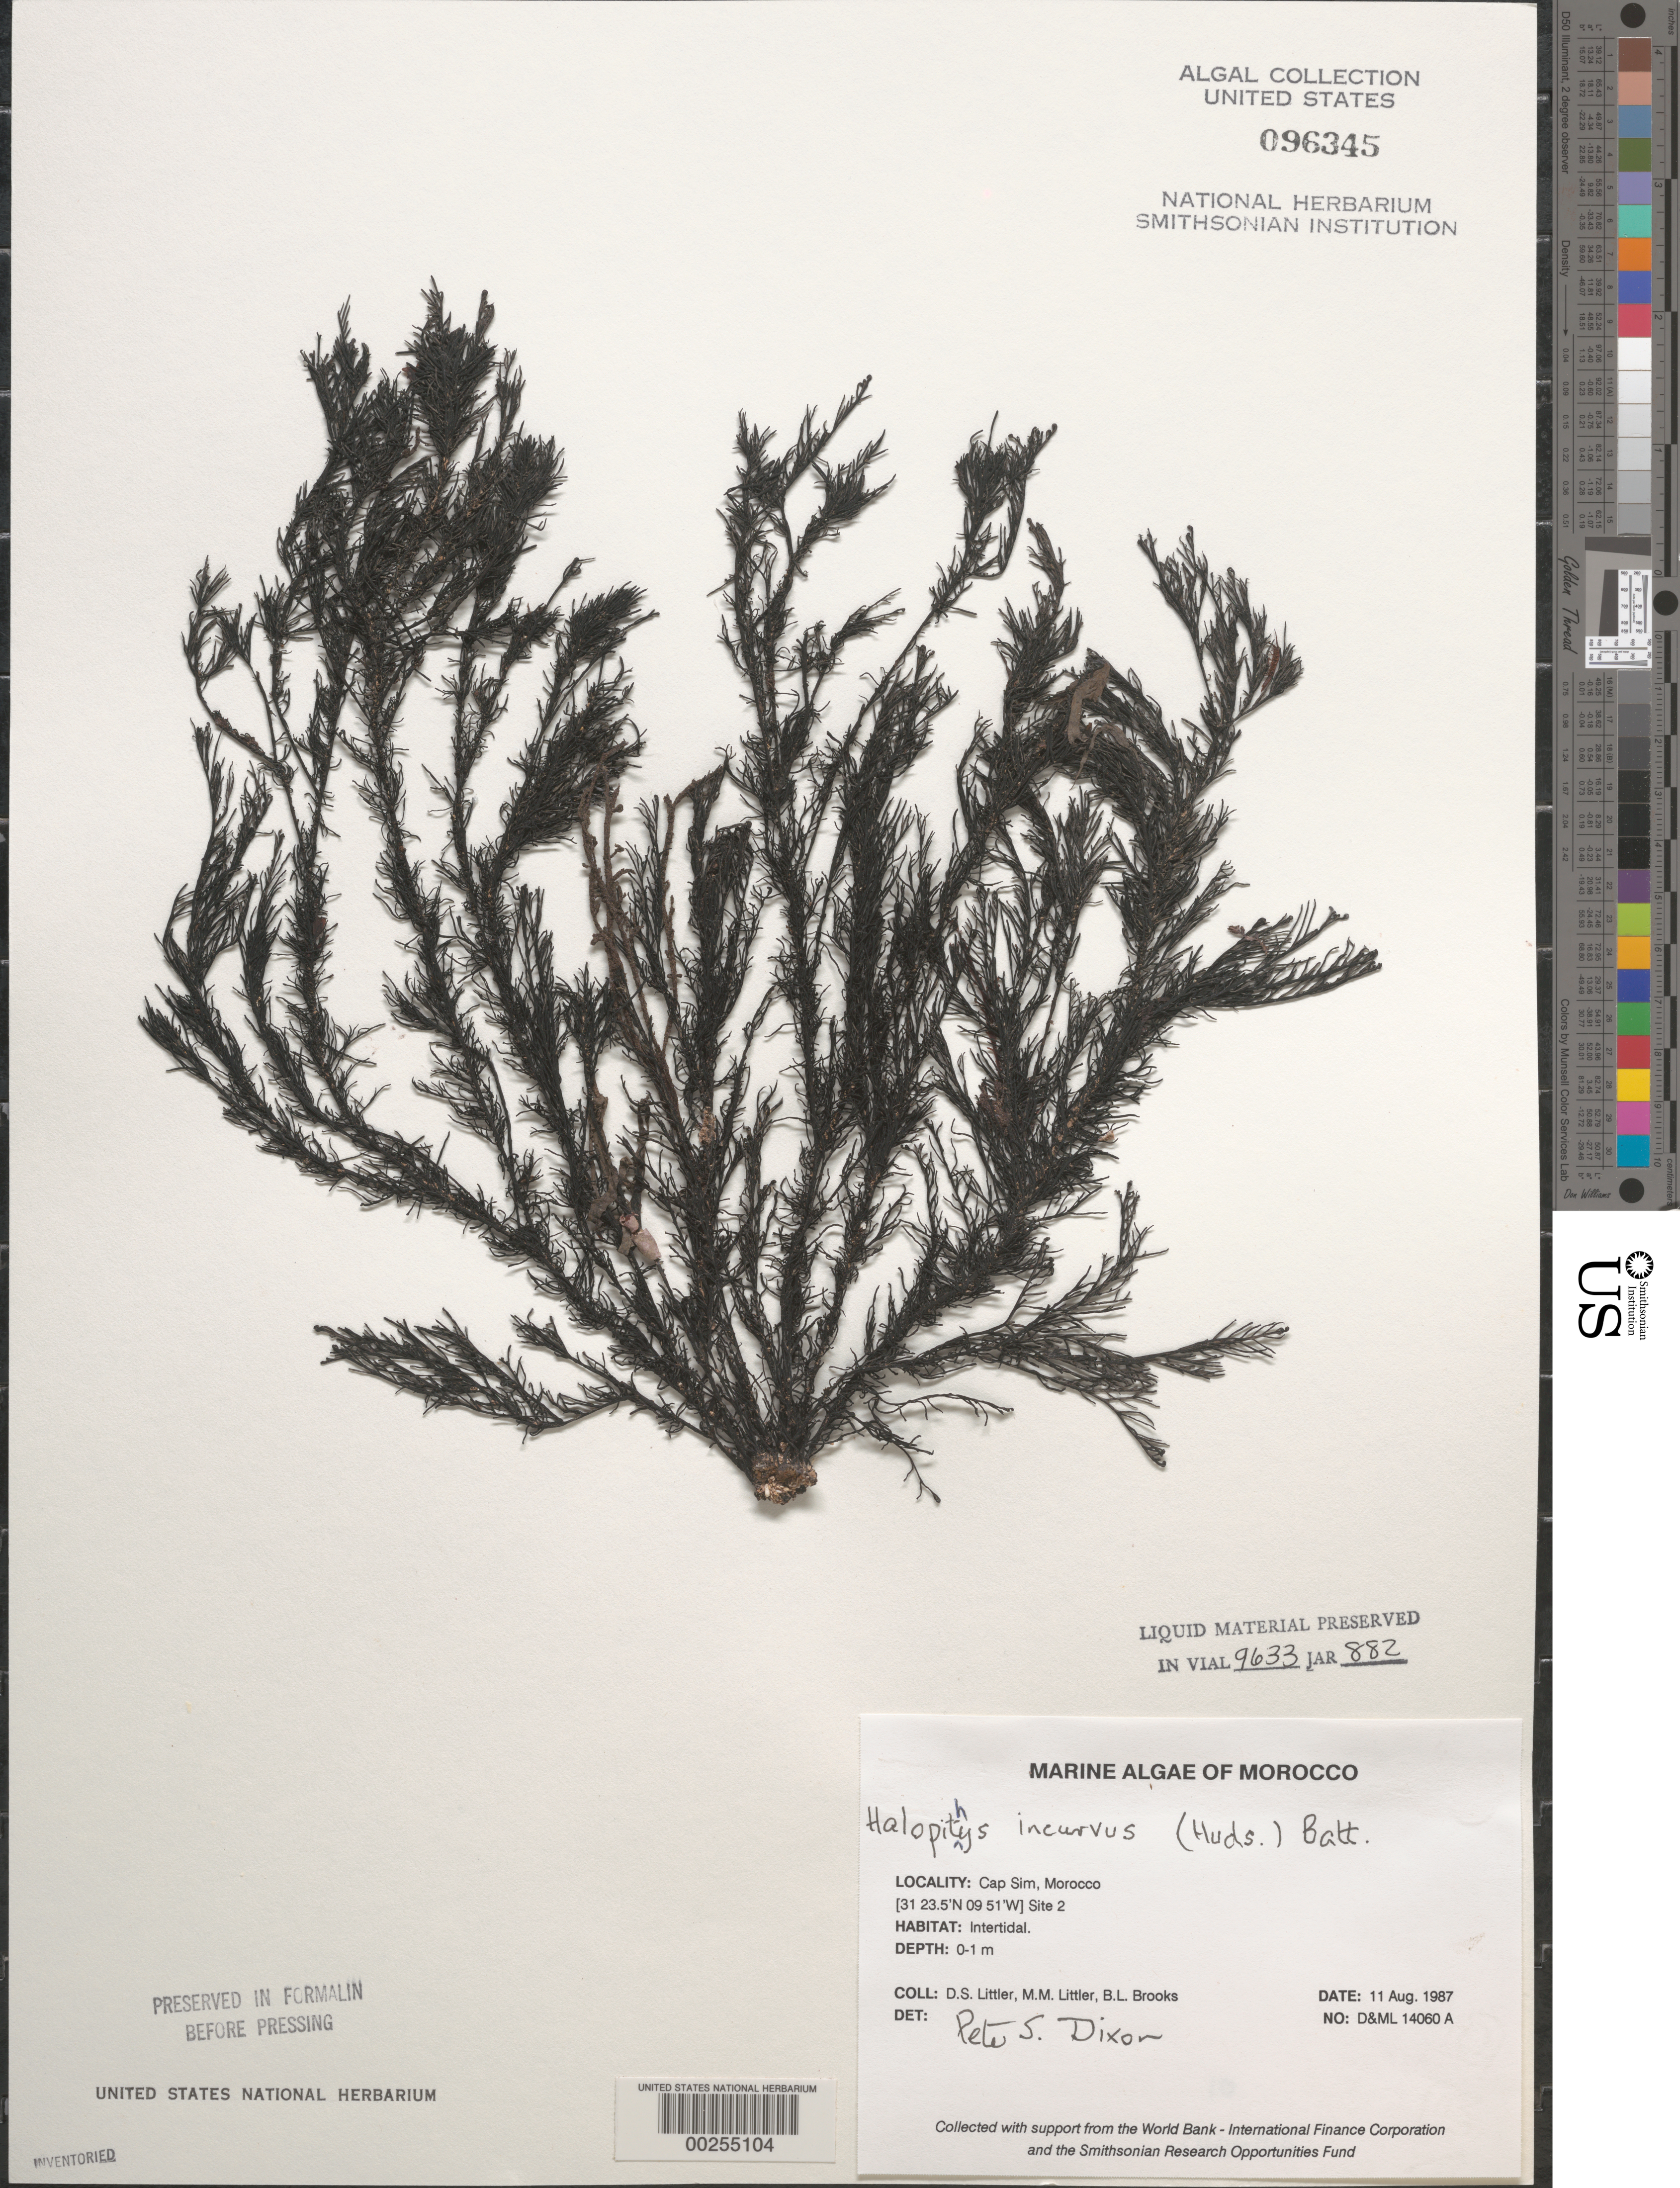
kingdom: Plantae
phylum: Rhodophyta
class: Florideophyceae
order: Ceramiales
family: Rhodomelaceae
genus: Halopithys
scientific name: Halopithys incurvus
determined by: Dixon, P. S.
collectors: D. S. Littler, M. M. Littler & B. Brooks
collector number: D&ML 14060a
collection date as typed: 11 Aug 1987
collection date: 1987-08-11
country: Morocco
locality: Cap Sim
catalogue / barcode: US 96345